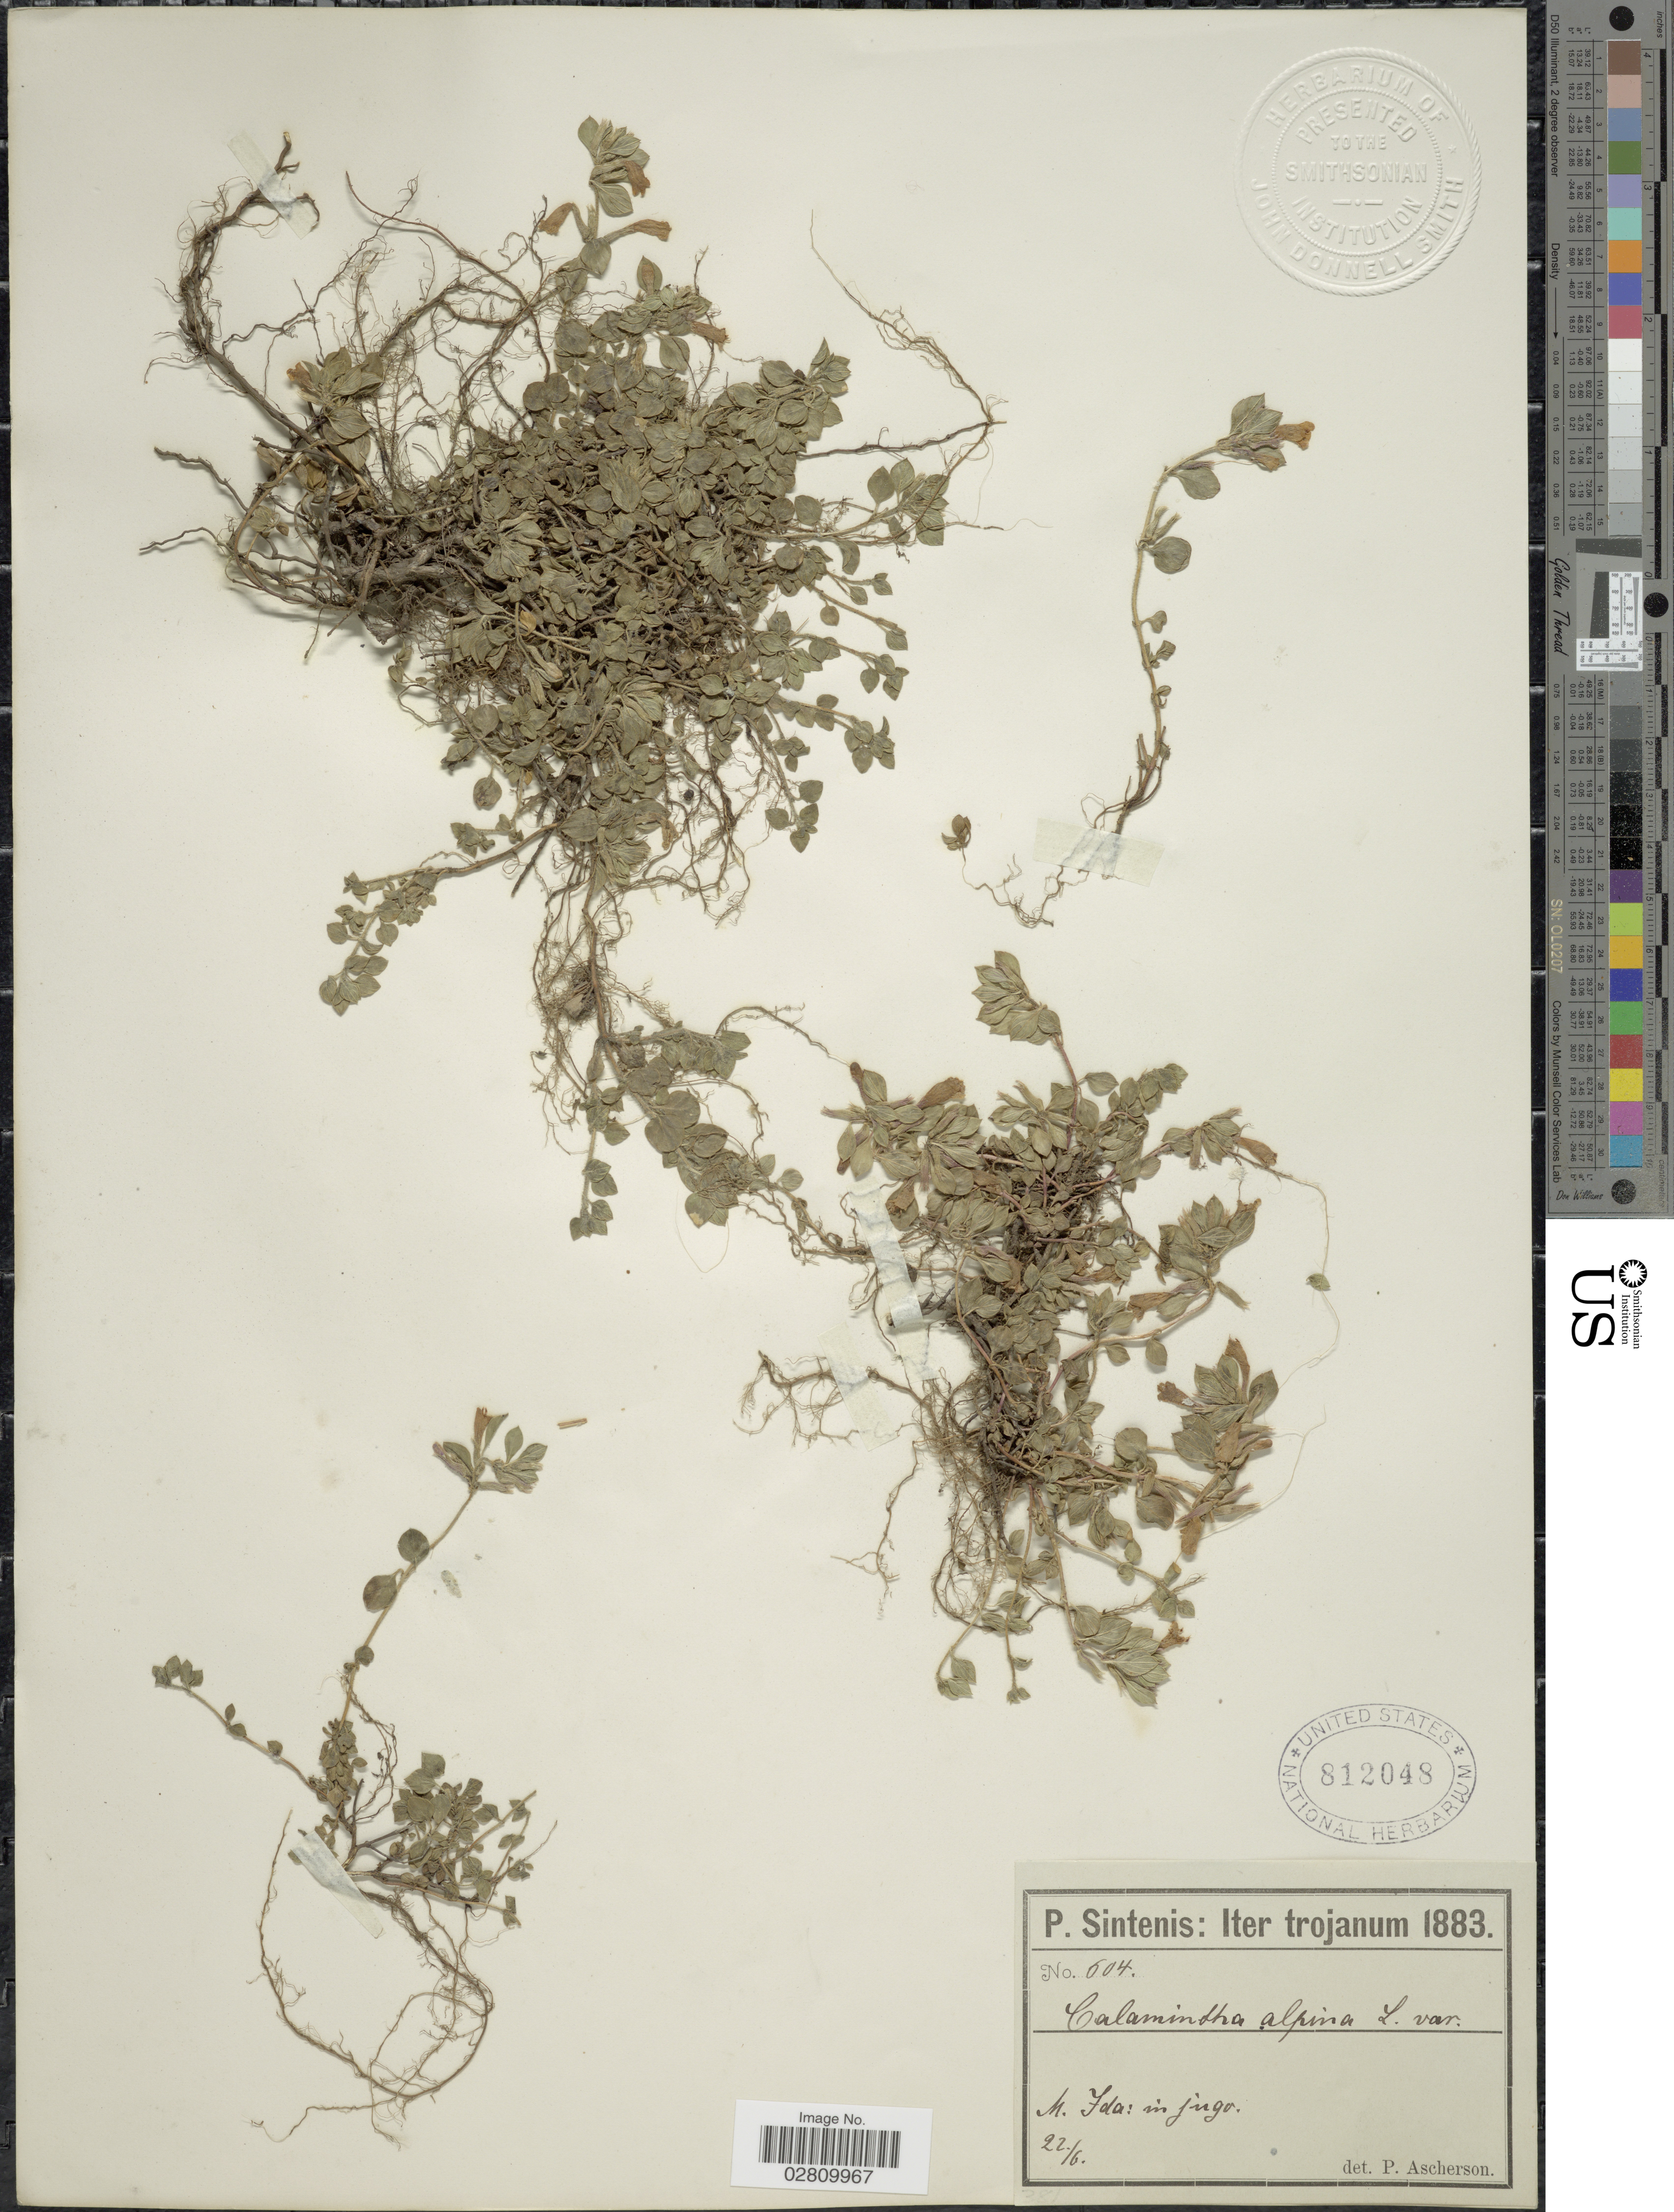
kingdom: Plantae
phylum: Tracheophyta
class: Magnoliopsida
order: Lamiales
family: Lamiaceae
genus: Calamintha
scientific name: Calamintha alpina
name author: (L.) Lam.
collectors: P. Sintenis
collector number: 604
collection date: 1883-06-22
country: Turkey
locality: Iter trojanum. M. Fda: in jugo.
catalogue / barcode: US 812048